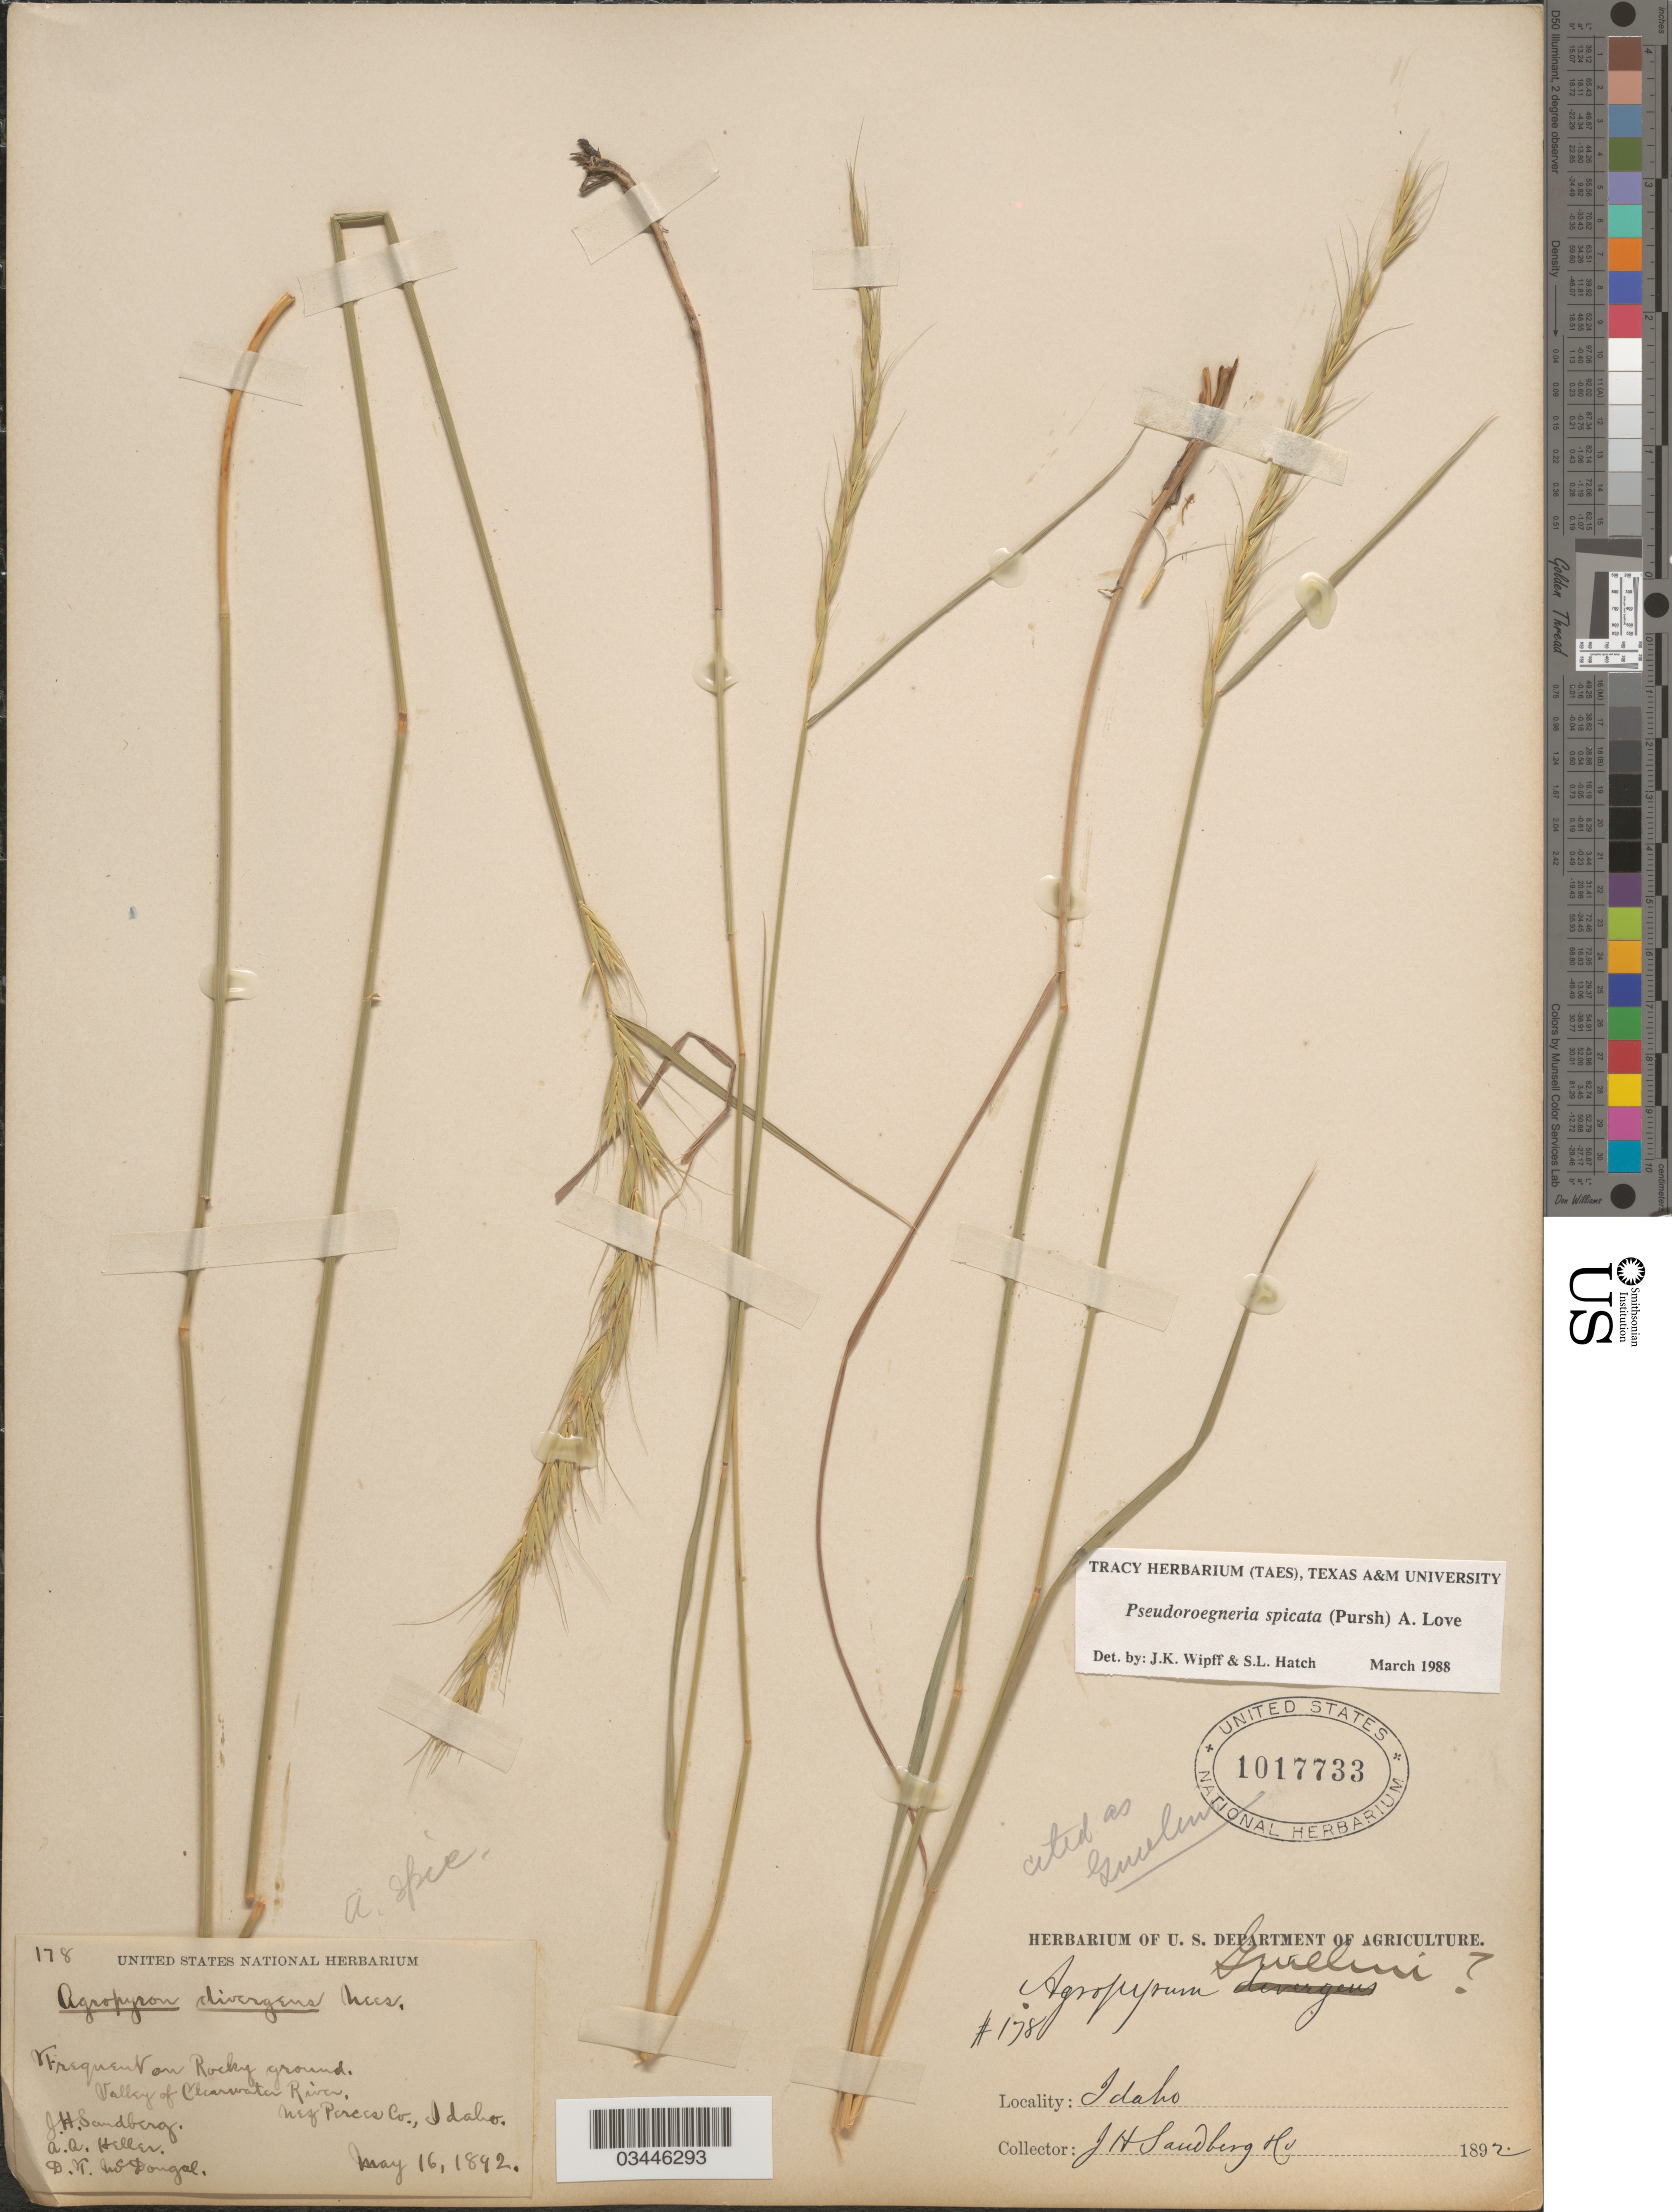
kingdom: Plantae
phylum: Tracheophyta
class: Liliopsida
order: Poales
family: Poaceae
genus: Pseudoroegneria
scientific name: Pseudoroegneria spicata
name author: (Pursh) Á. Löve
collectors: J. H. Sandberg, A. A. Heller & D. McDougal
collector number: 178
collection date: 1892-05-16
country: United States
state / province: Idaho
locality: Frequent on Rocky ground. Valley of Clearwater River. Nez Perces Co.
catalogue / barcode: US 1017733